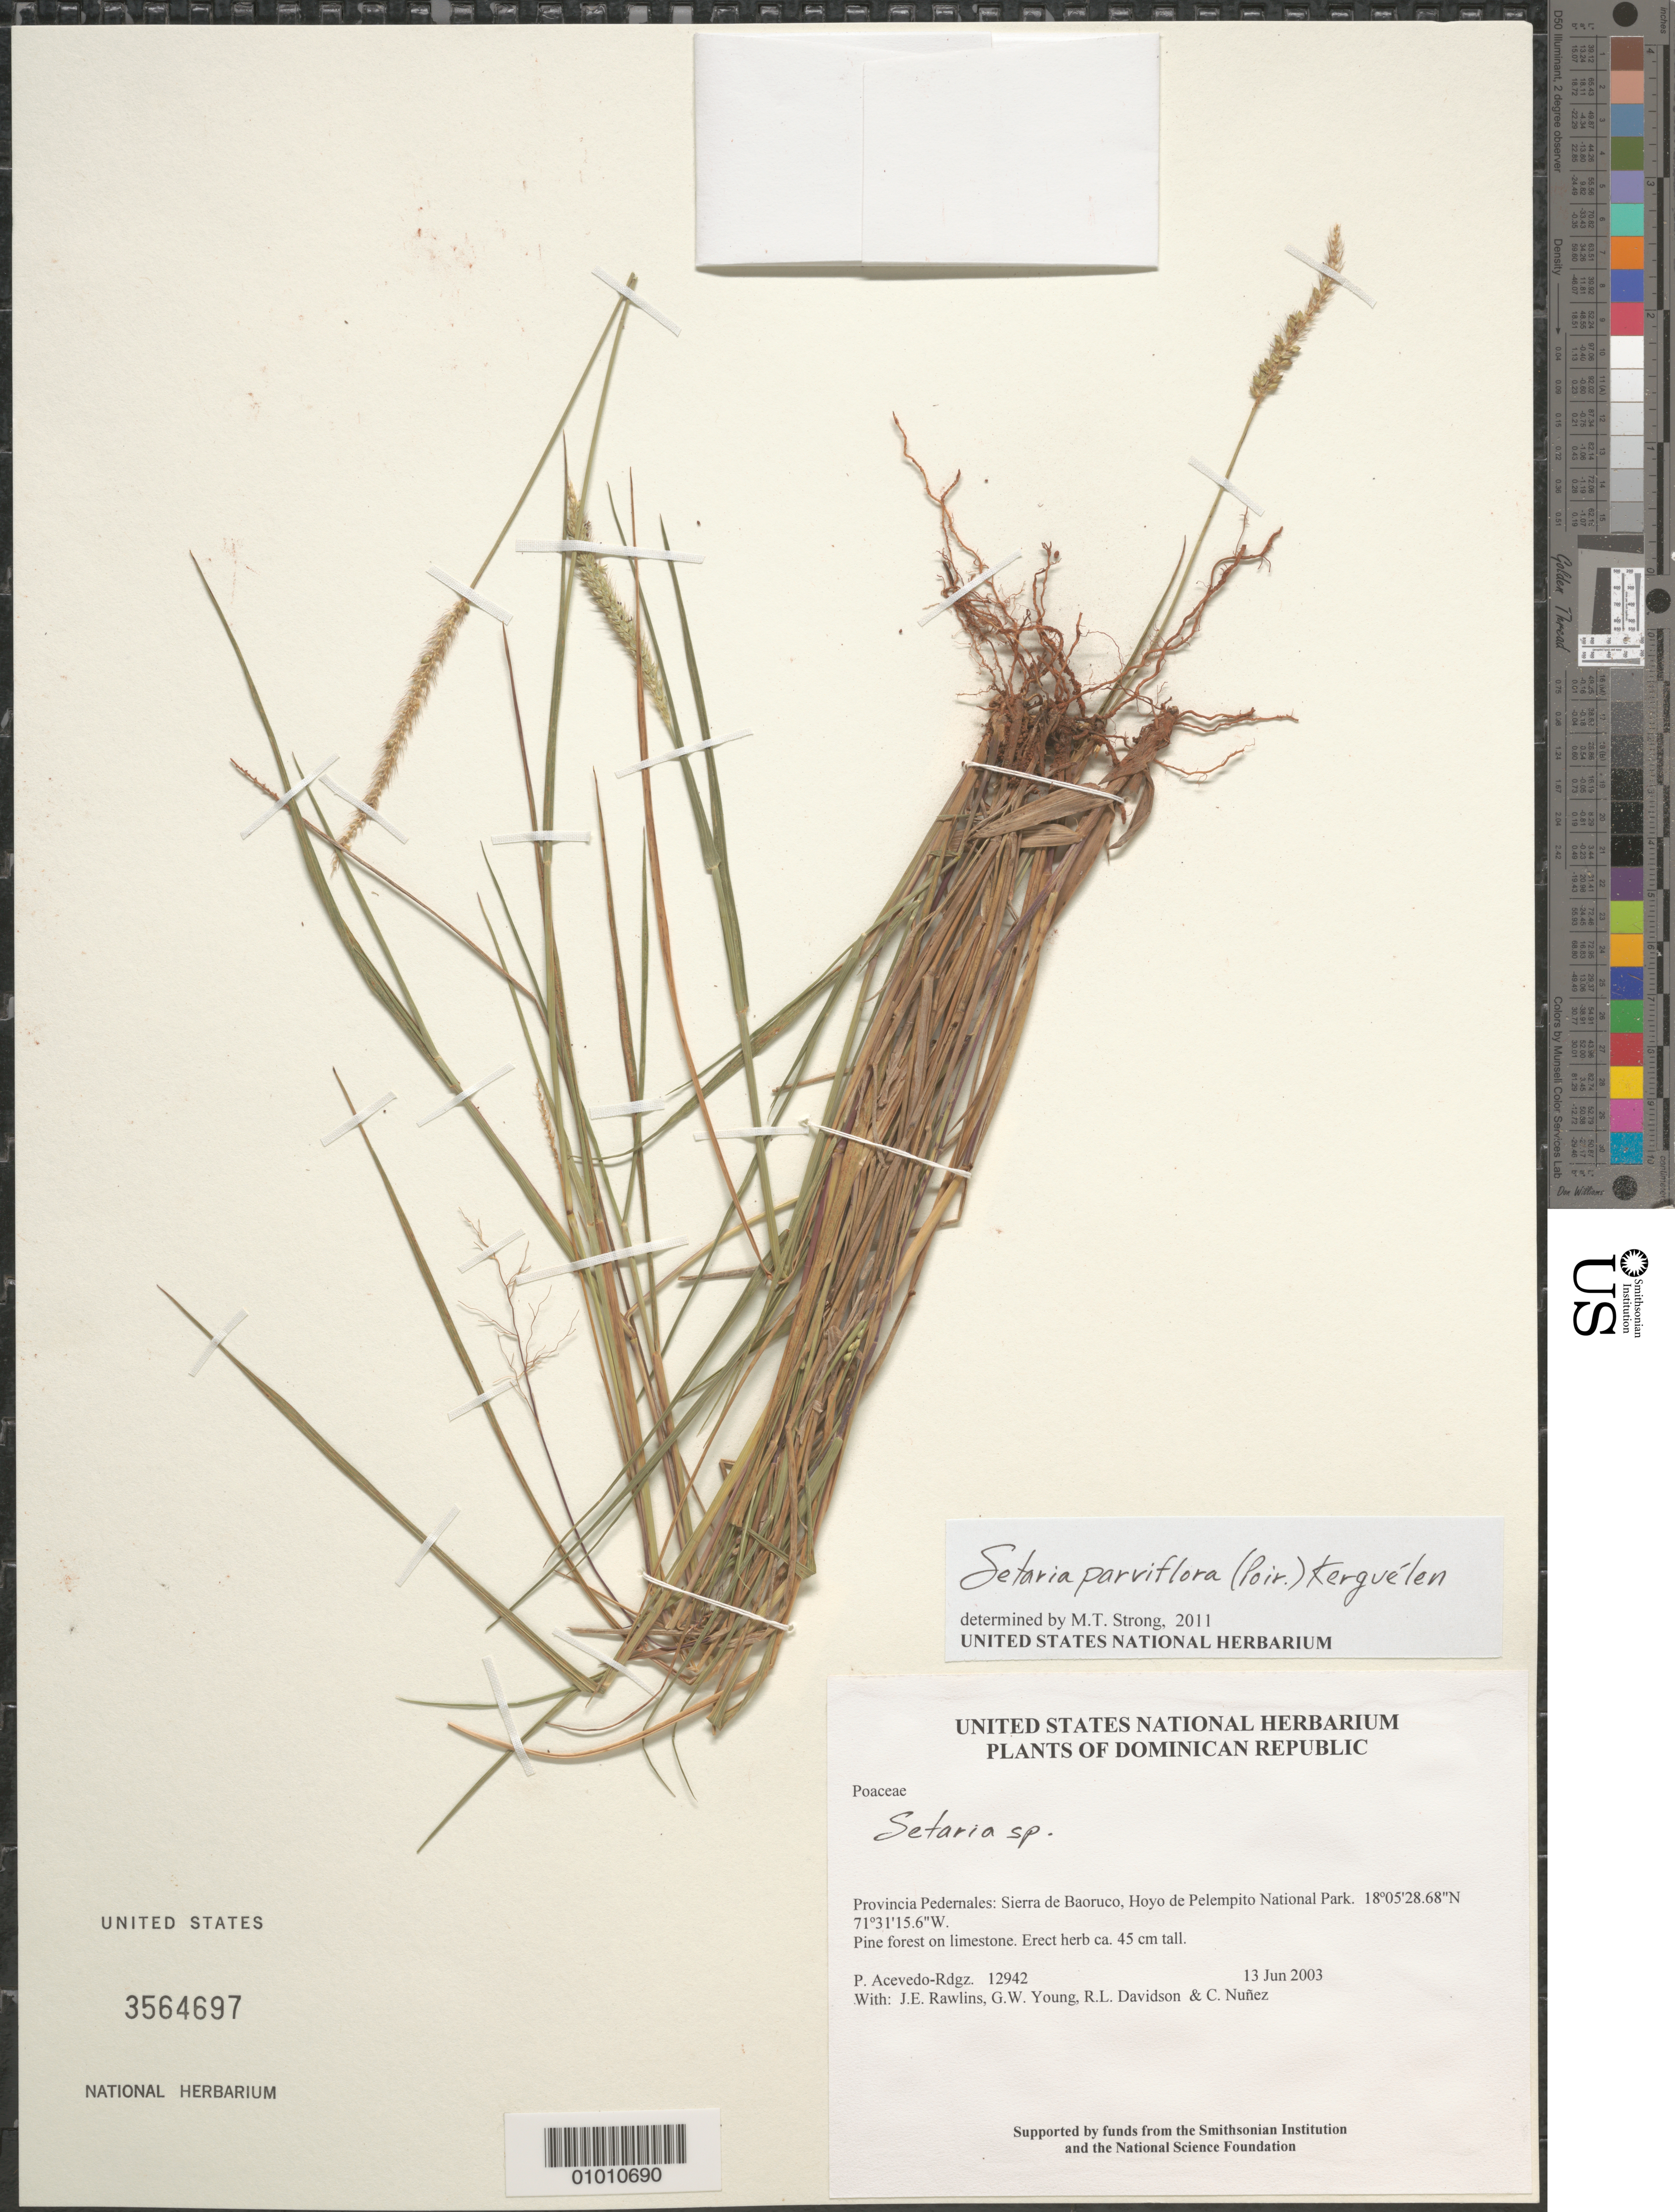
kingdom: Plantae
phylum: Tracheophyta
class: Liliopsida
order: Poales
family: Poaceae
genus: Setaria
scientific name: Setaria parviflora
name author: (Poir.) Kerguélen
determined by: Strong, M. T., (US), Smithsonian Institution - National Museum of Natural History (UNITED STATES)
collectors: P. Acevedo-Rodr., J. Rawlins, G. Young, R. Davidson & C. Nunez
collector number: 12942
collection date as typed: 13 Jun 2003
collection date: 2003-06-13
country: Dominican Republic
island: Hispaniola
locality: Provincia Pedernales: Sierra de Baoruco, Hoyo de Pelempito National Park.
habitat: Pine forest on limestone.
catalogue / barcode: US 3564697